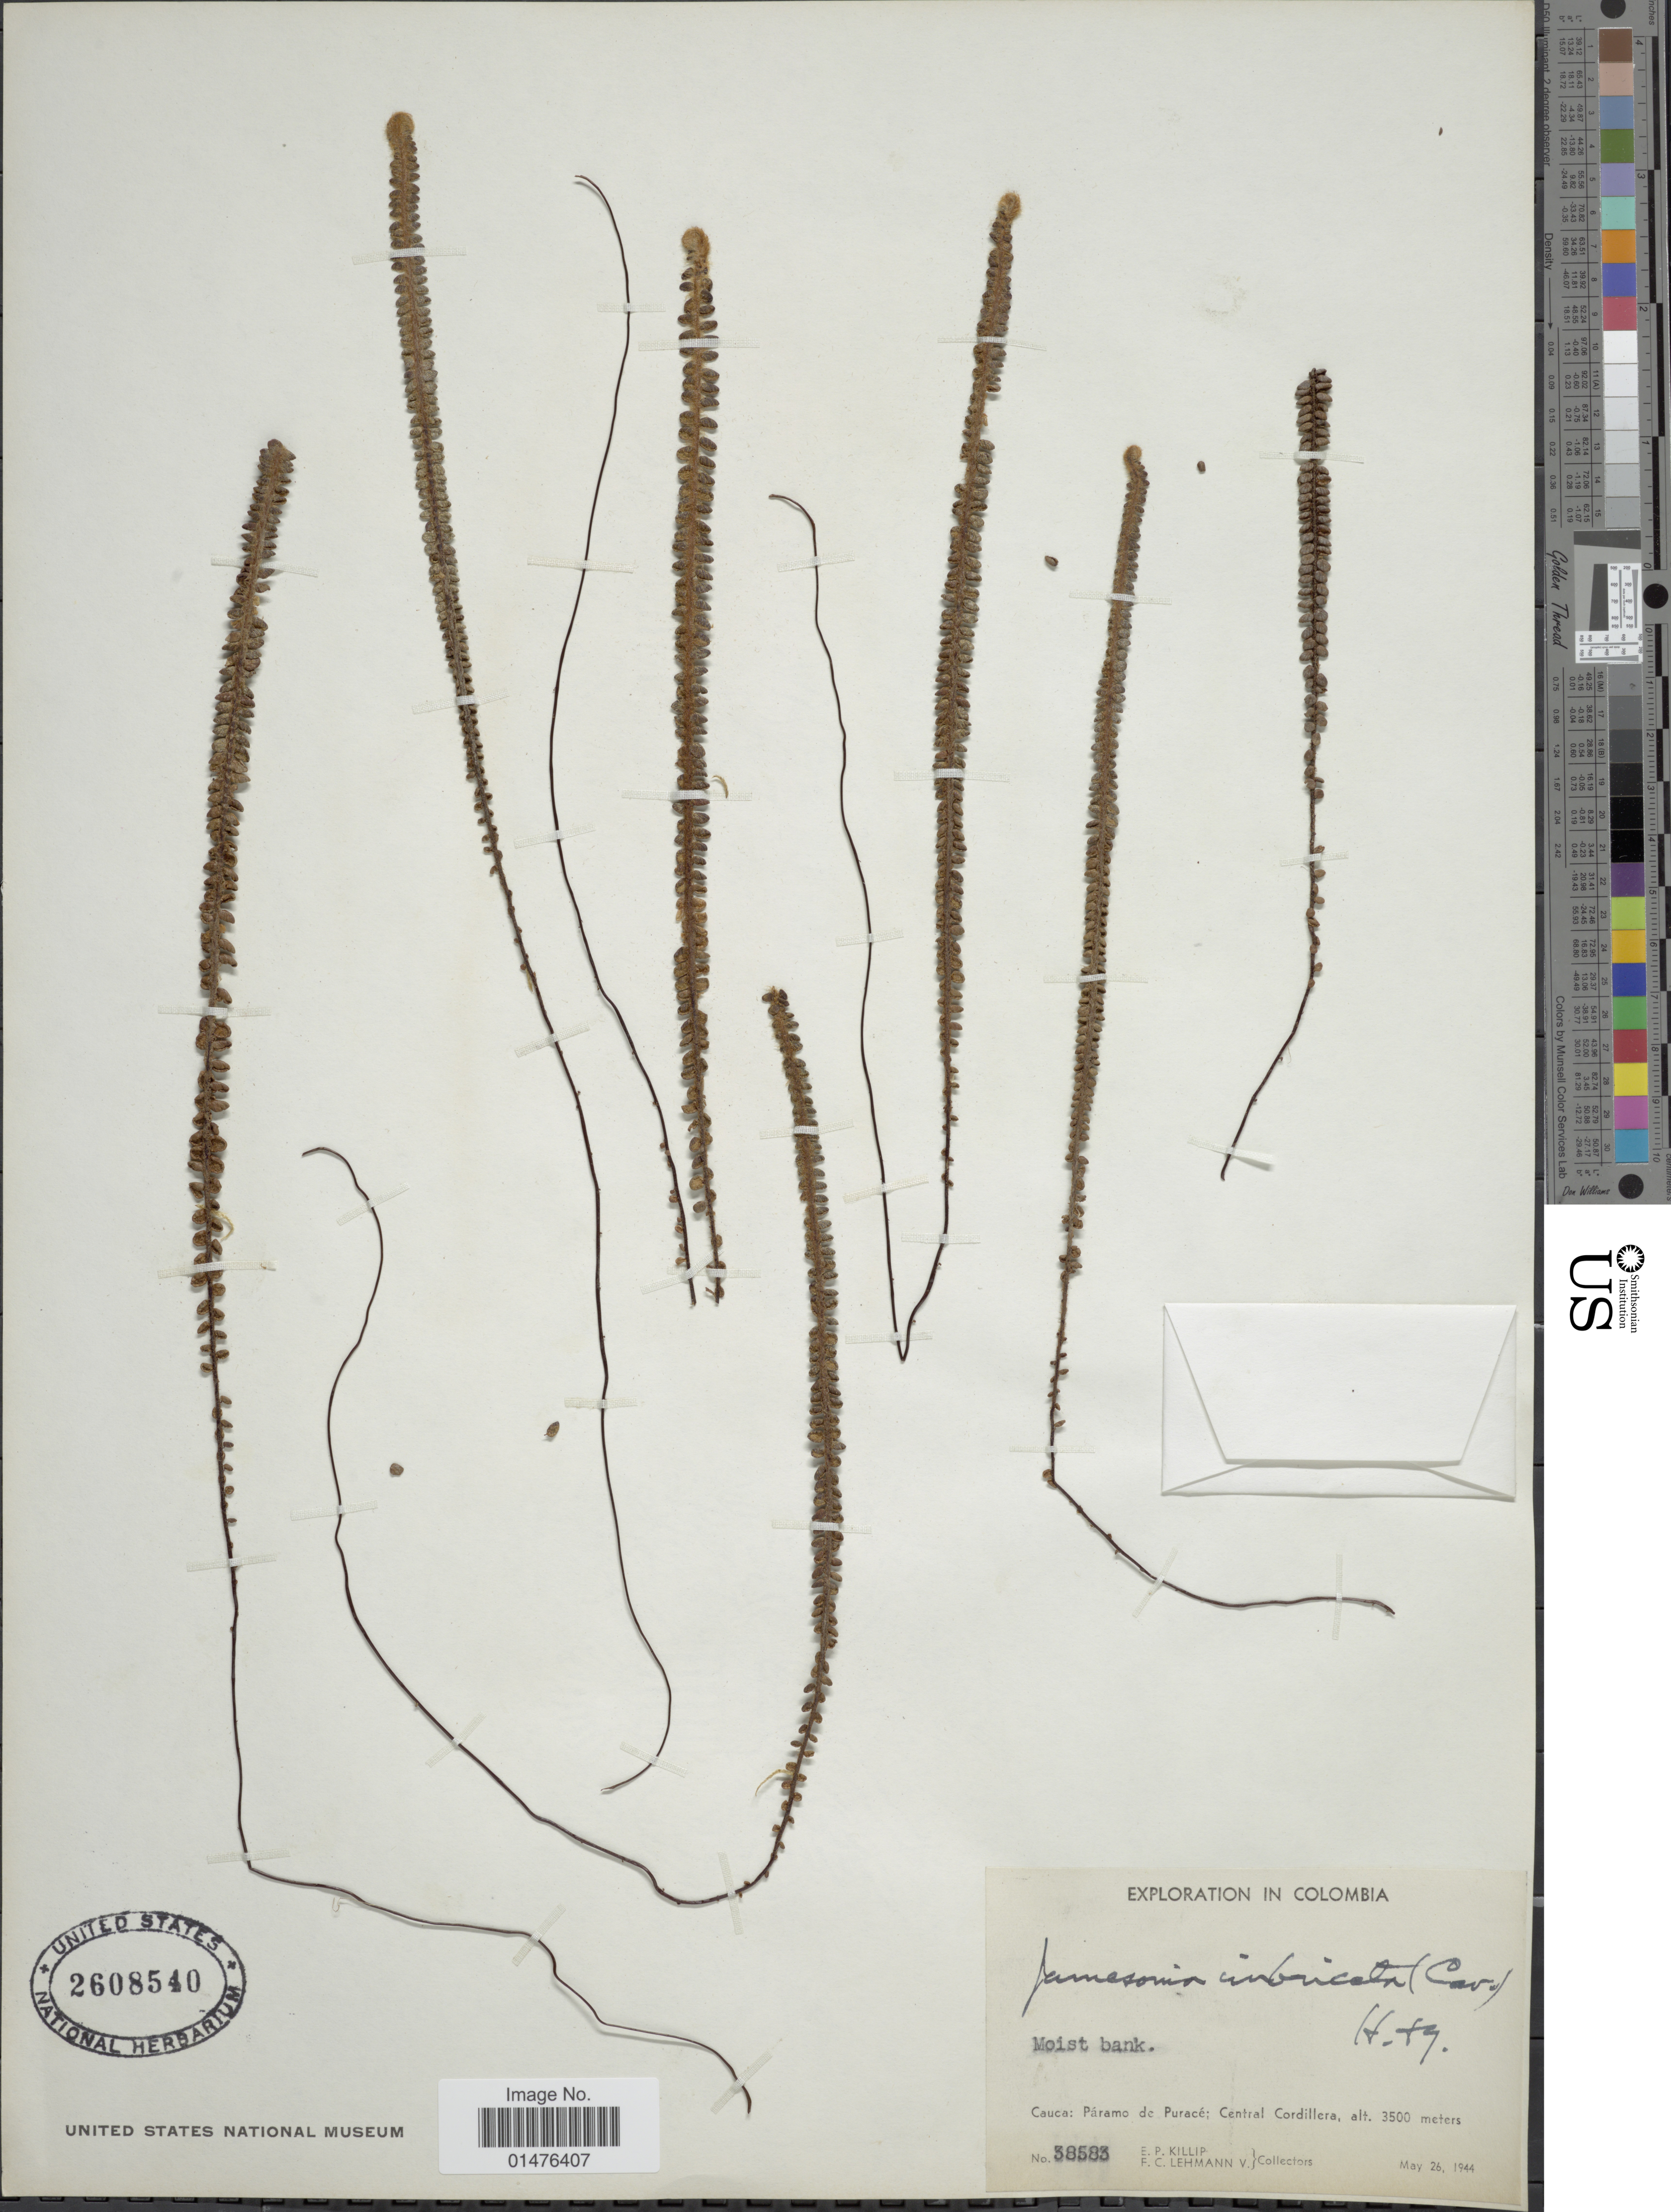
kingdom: Plantae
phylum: Tracheophyta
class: Polypodiopsida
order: Polypodiales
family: Pteridaceae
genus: Jamesonia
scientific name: Jamesonia imbricata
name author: (Sw.) Hook. & Grev.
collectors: E. P. Killip & F. Lehmann v.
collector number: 38583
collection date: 1944-05-26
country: Colombia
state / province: Cauca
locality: Páramo de Puracé: Central Cordillera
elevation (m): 3500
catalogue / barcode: US 2608540